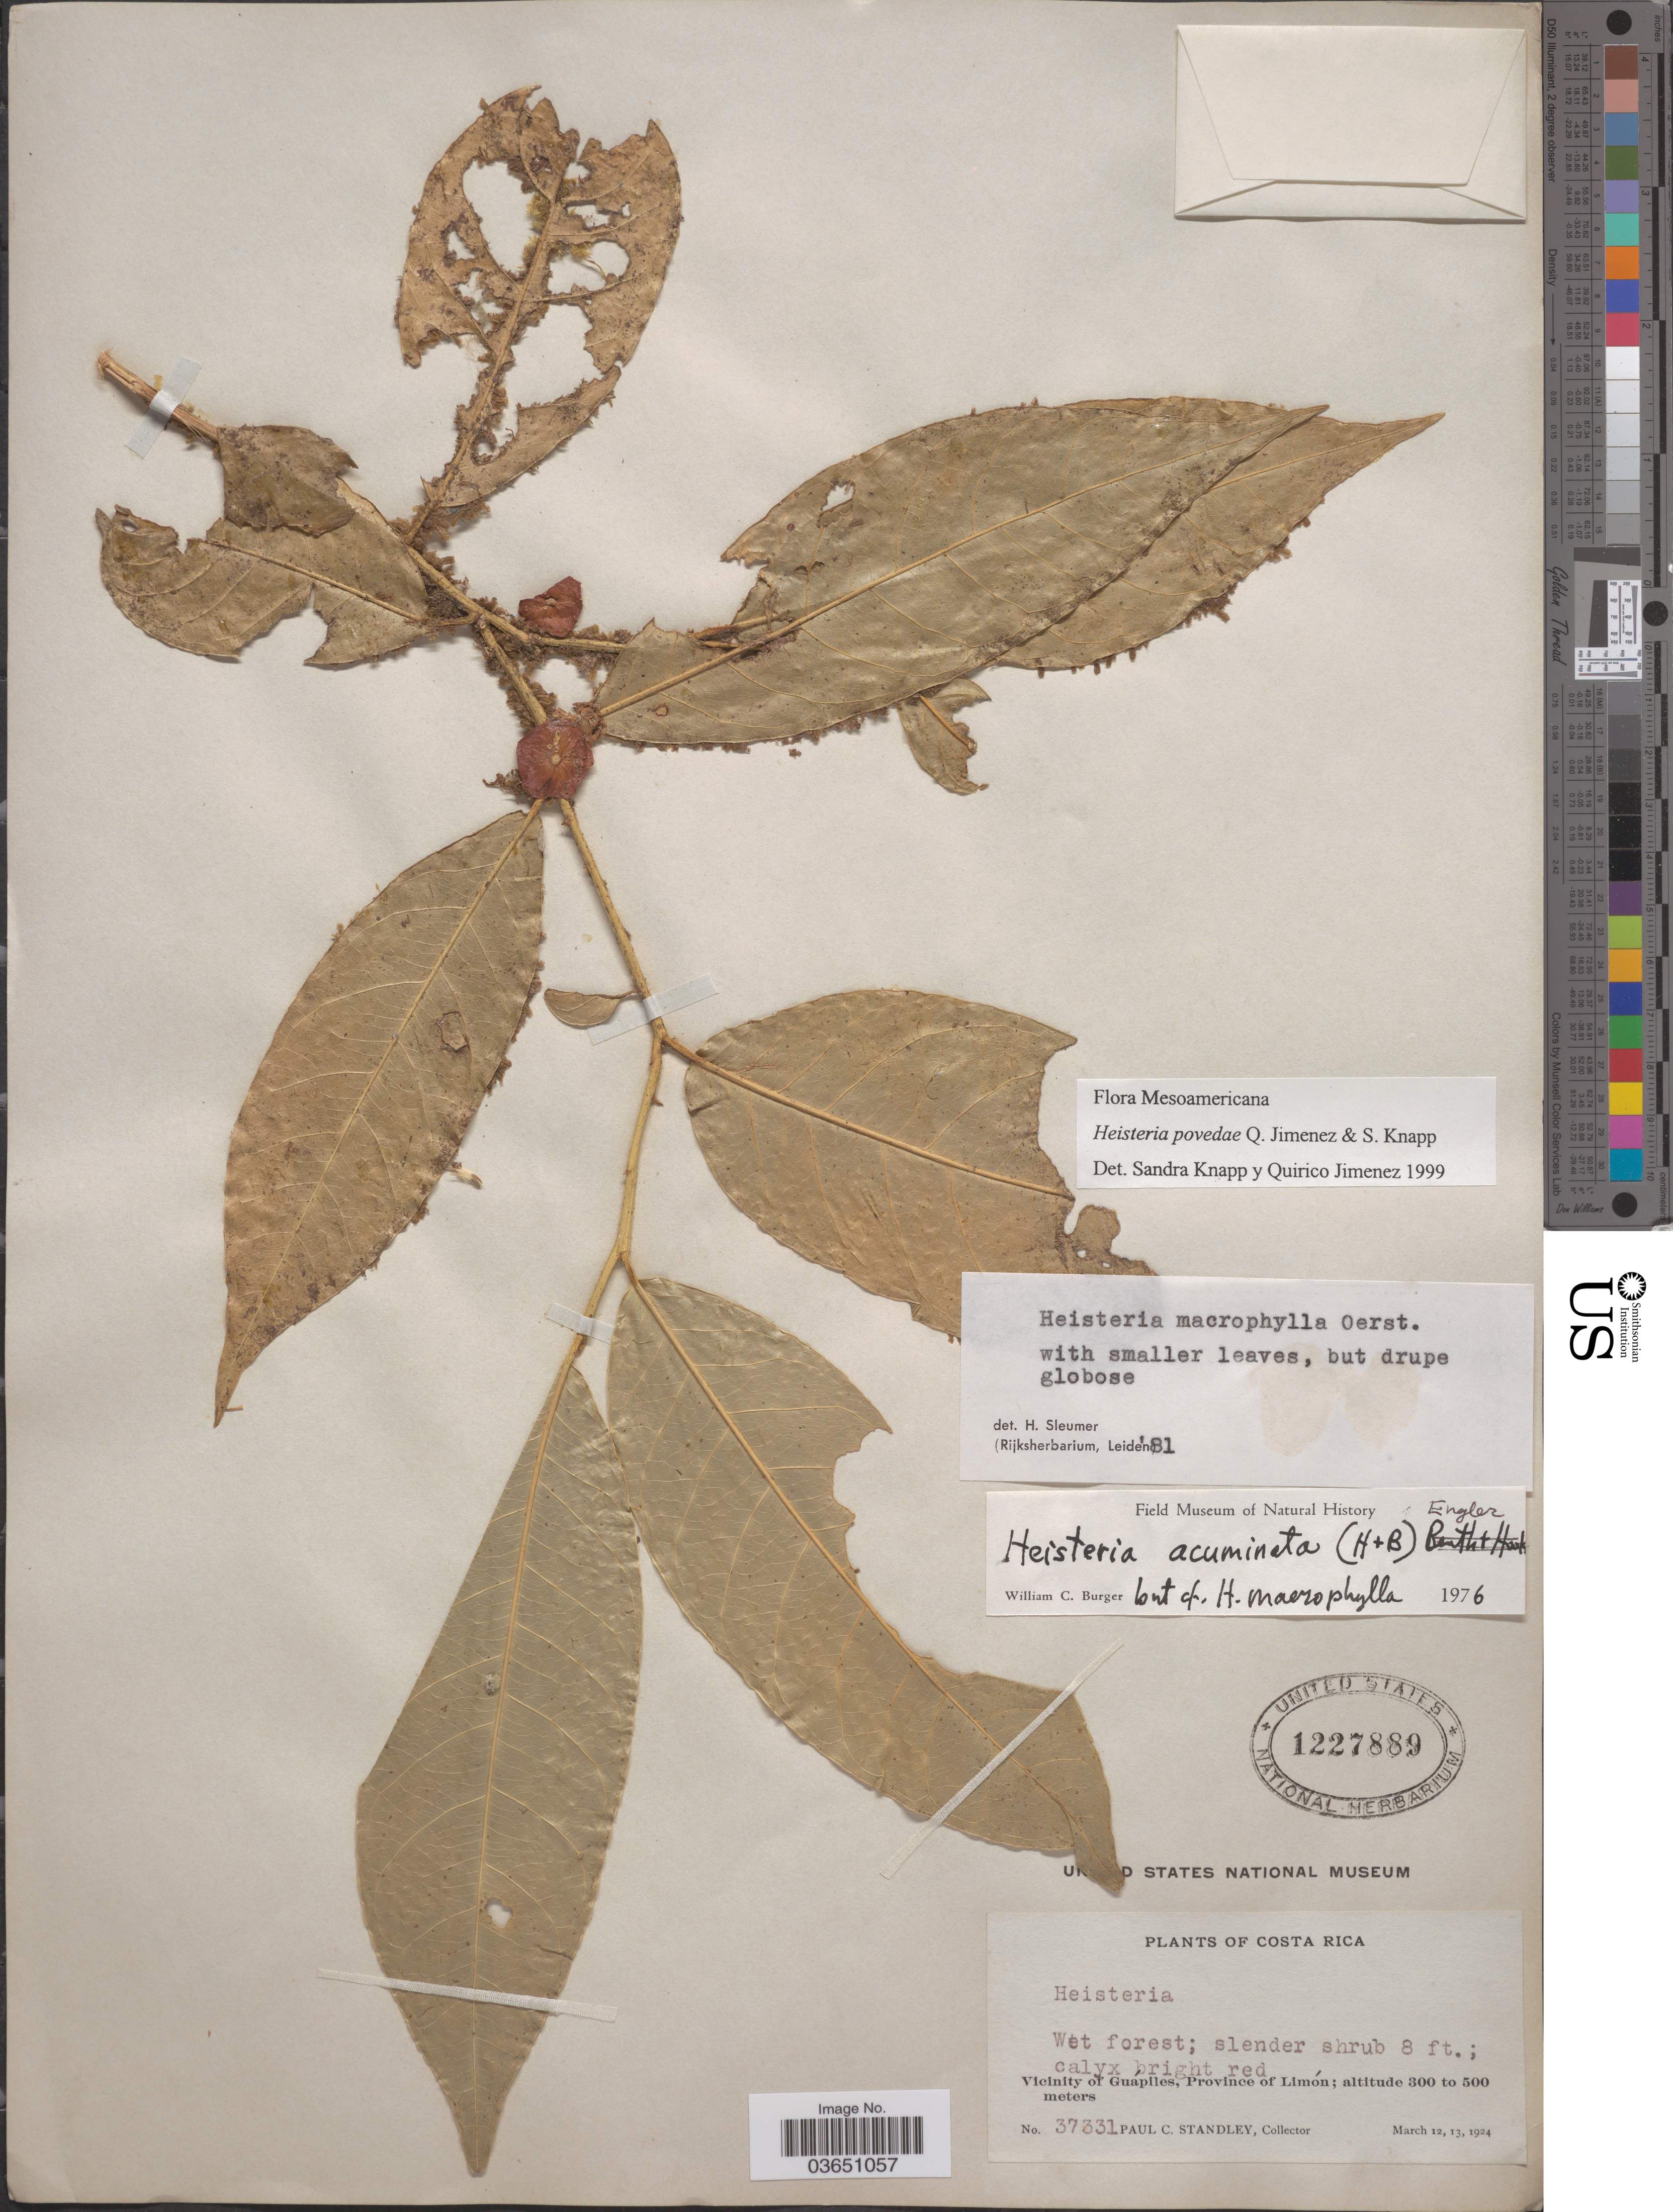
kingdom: Plantae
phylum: Tracheophyta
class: Magnoliopsida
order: Santalales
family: Erythropalaceae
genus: Heisteria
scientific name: Heisteria povedae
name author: Q. Jiménez & S. Knapp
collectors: P. C. Standley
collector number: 37331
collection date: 1924-03-12/1924-03-13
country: Costa Rica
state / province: Limón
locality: Vicinity of Guápiles.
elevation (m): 300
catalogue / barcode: US 1227889